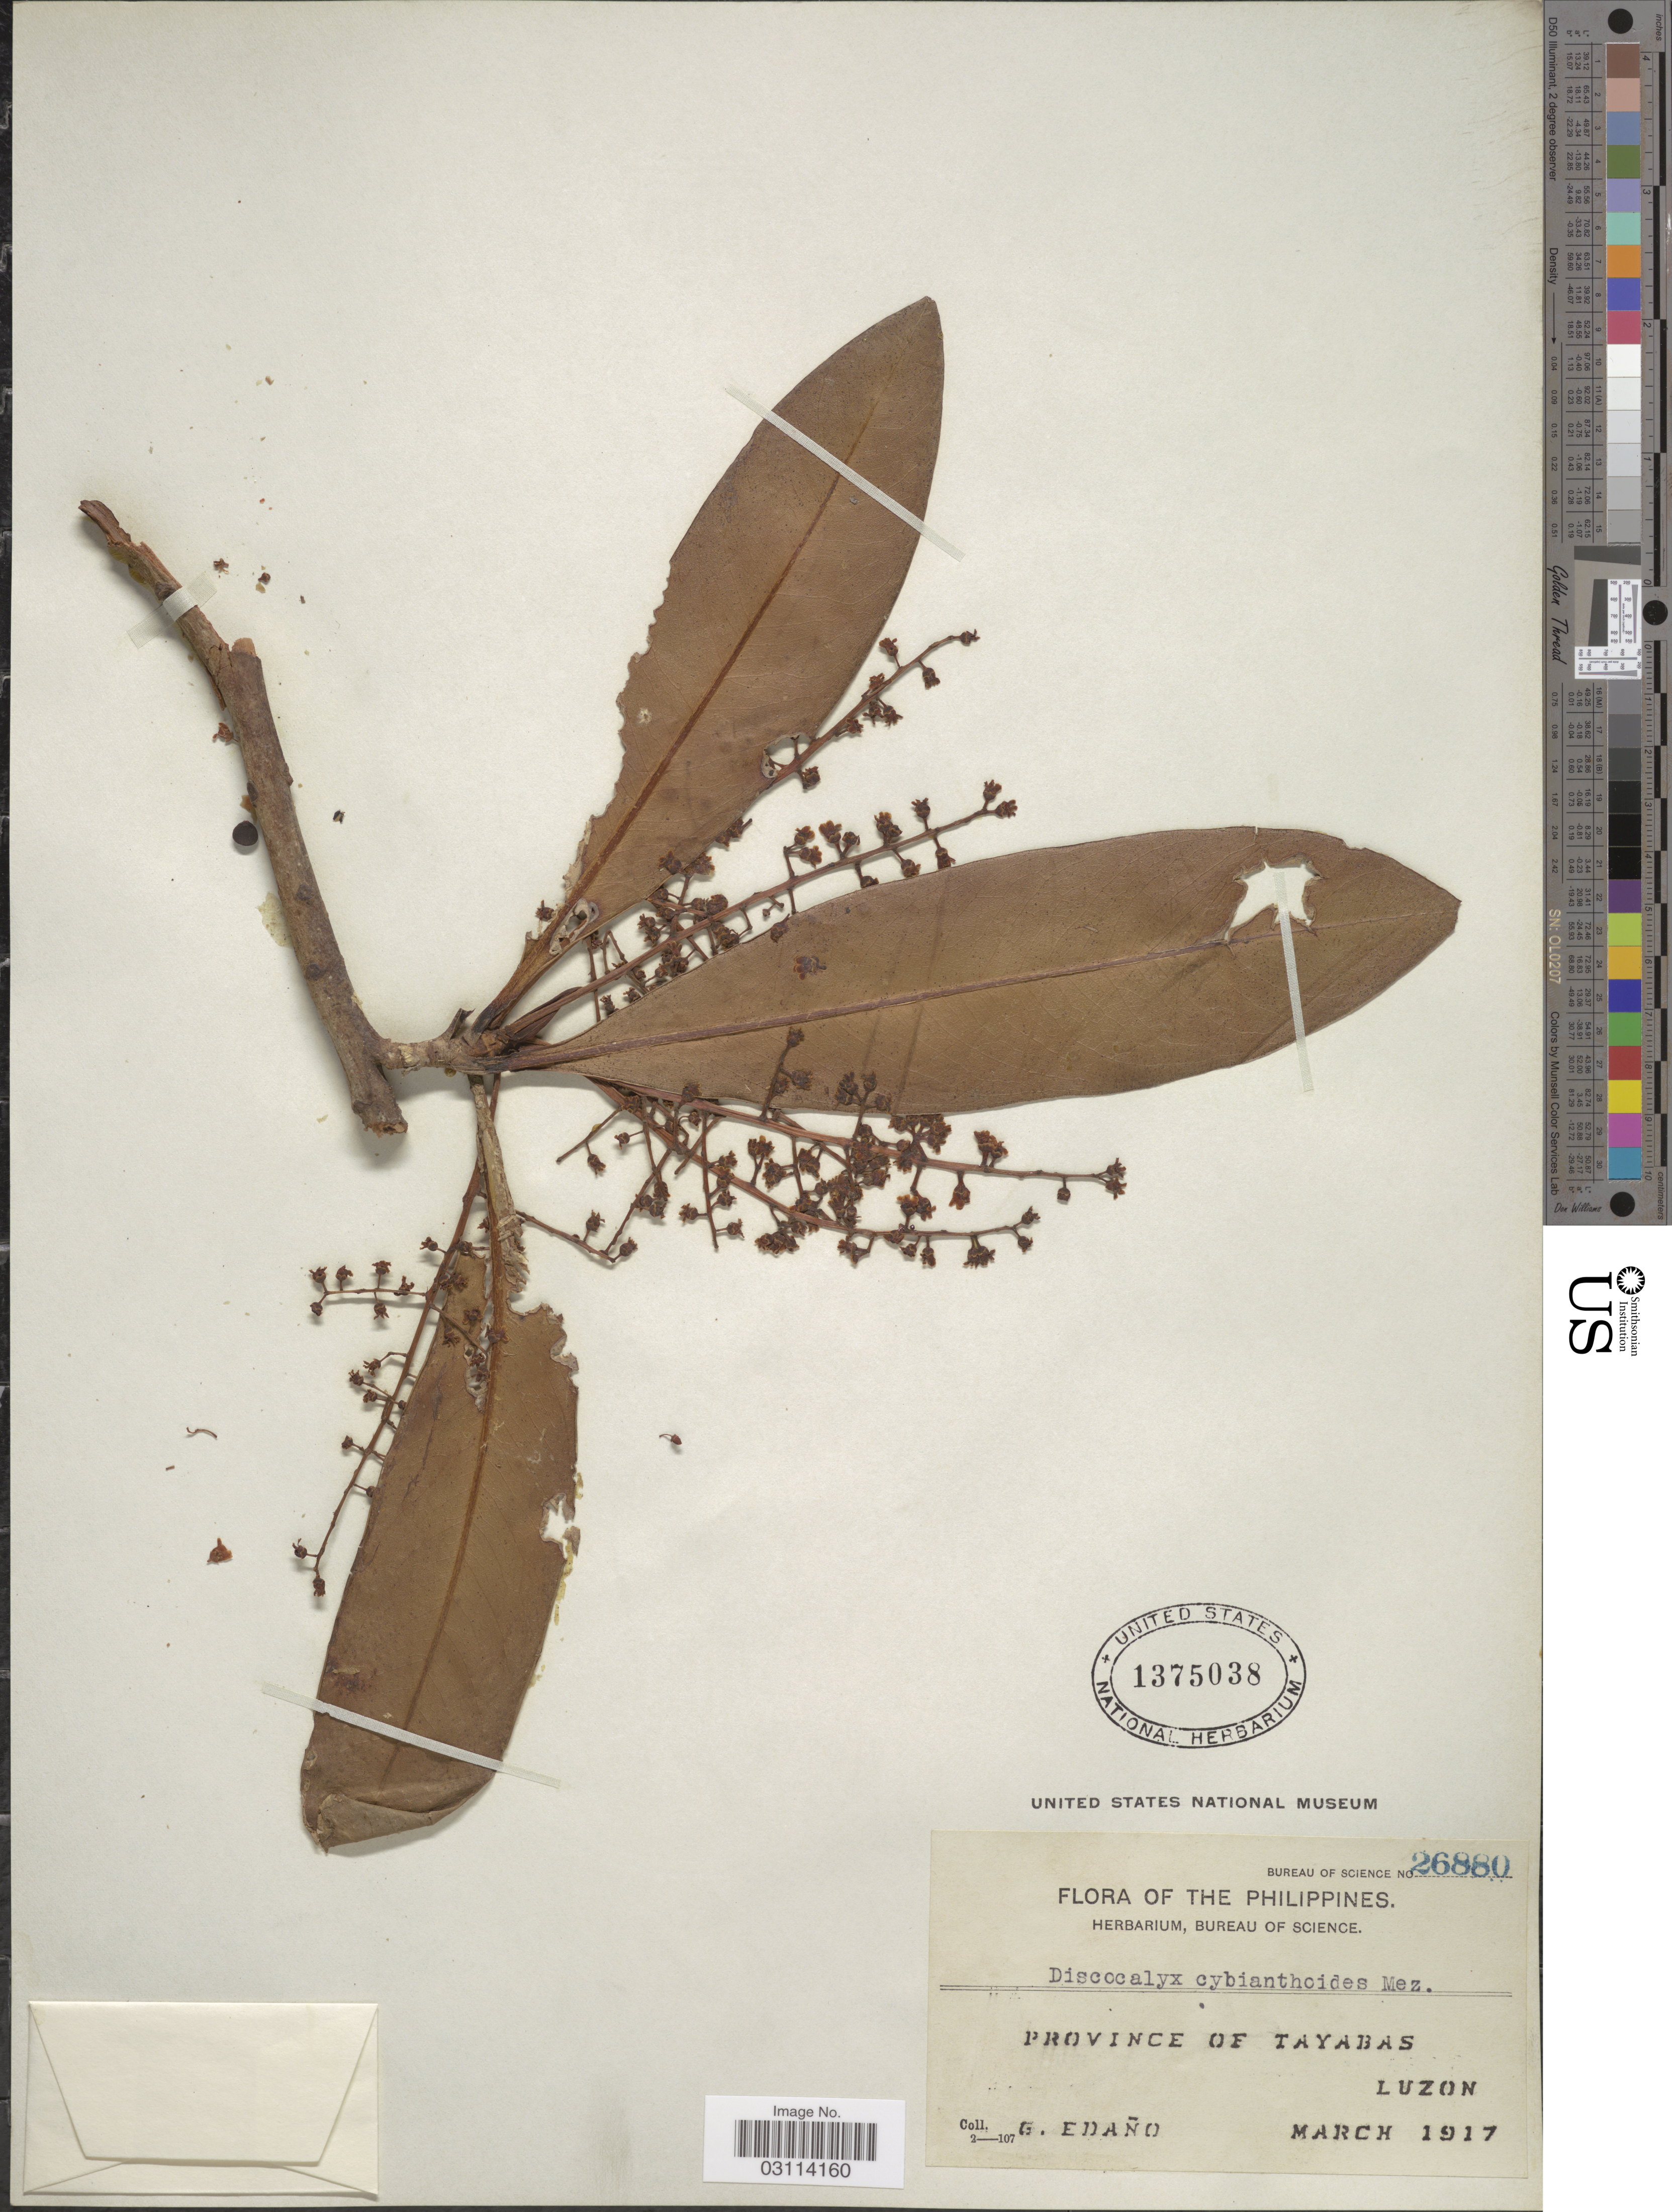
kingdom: Plantae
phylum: Tracheophyta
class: Magnoliopsida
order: Ericales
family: Primulaceae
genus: Discocalyx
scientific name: Discocalyx cybianthoides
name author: (A. DC.) Mez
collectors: G. Edaño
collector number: Bureau of Science 26880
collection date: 1917-03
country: Philippines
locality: Province of Tayabas, Luzon.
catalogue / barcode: US 1375038